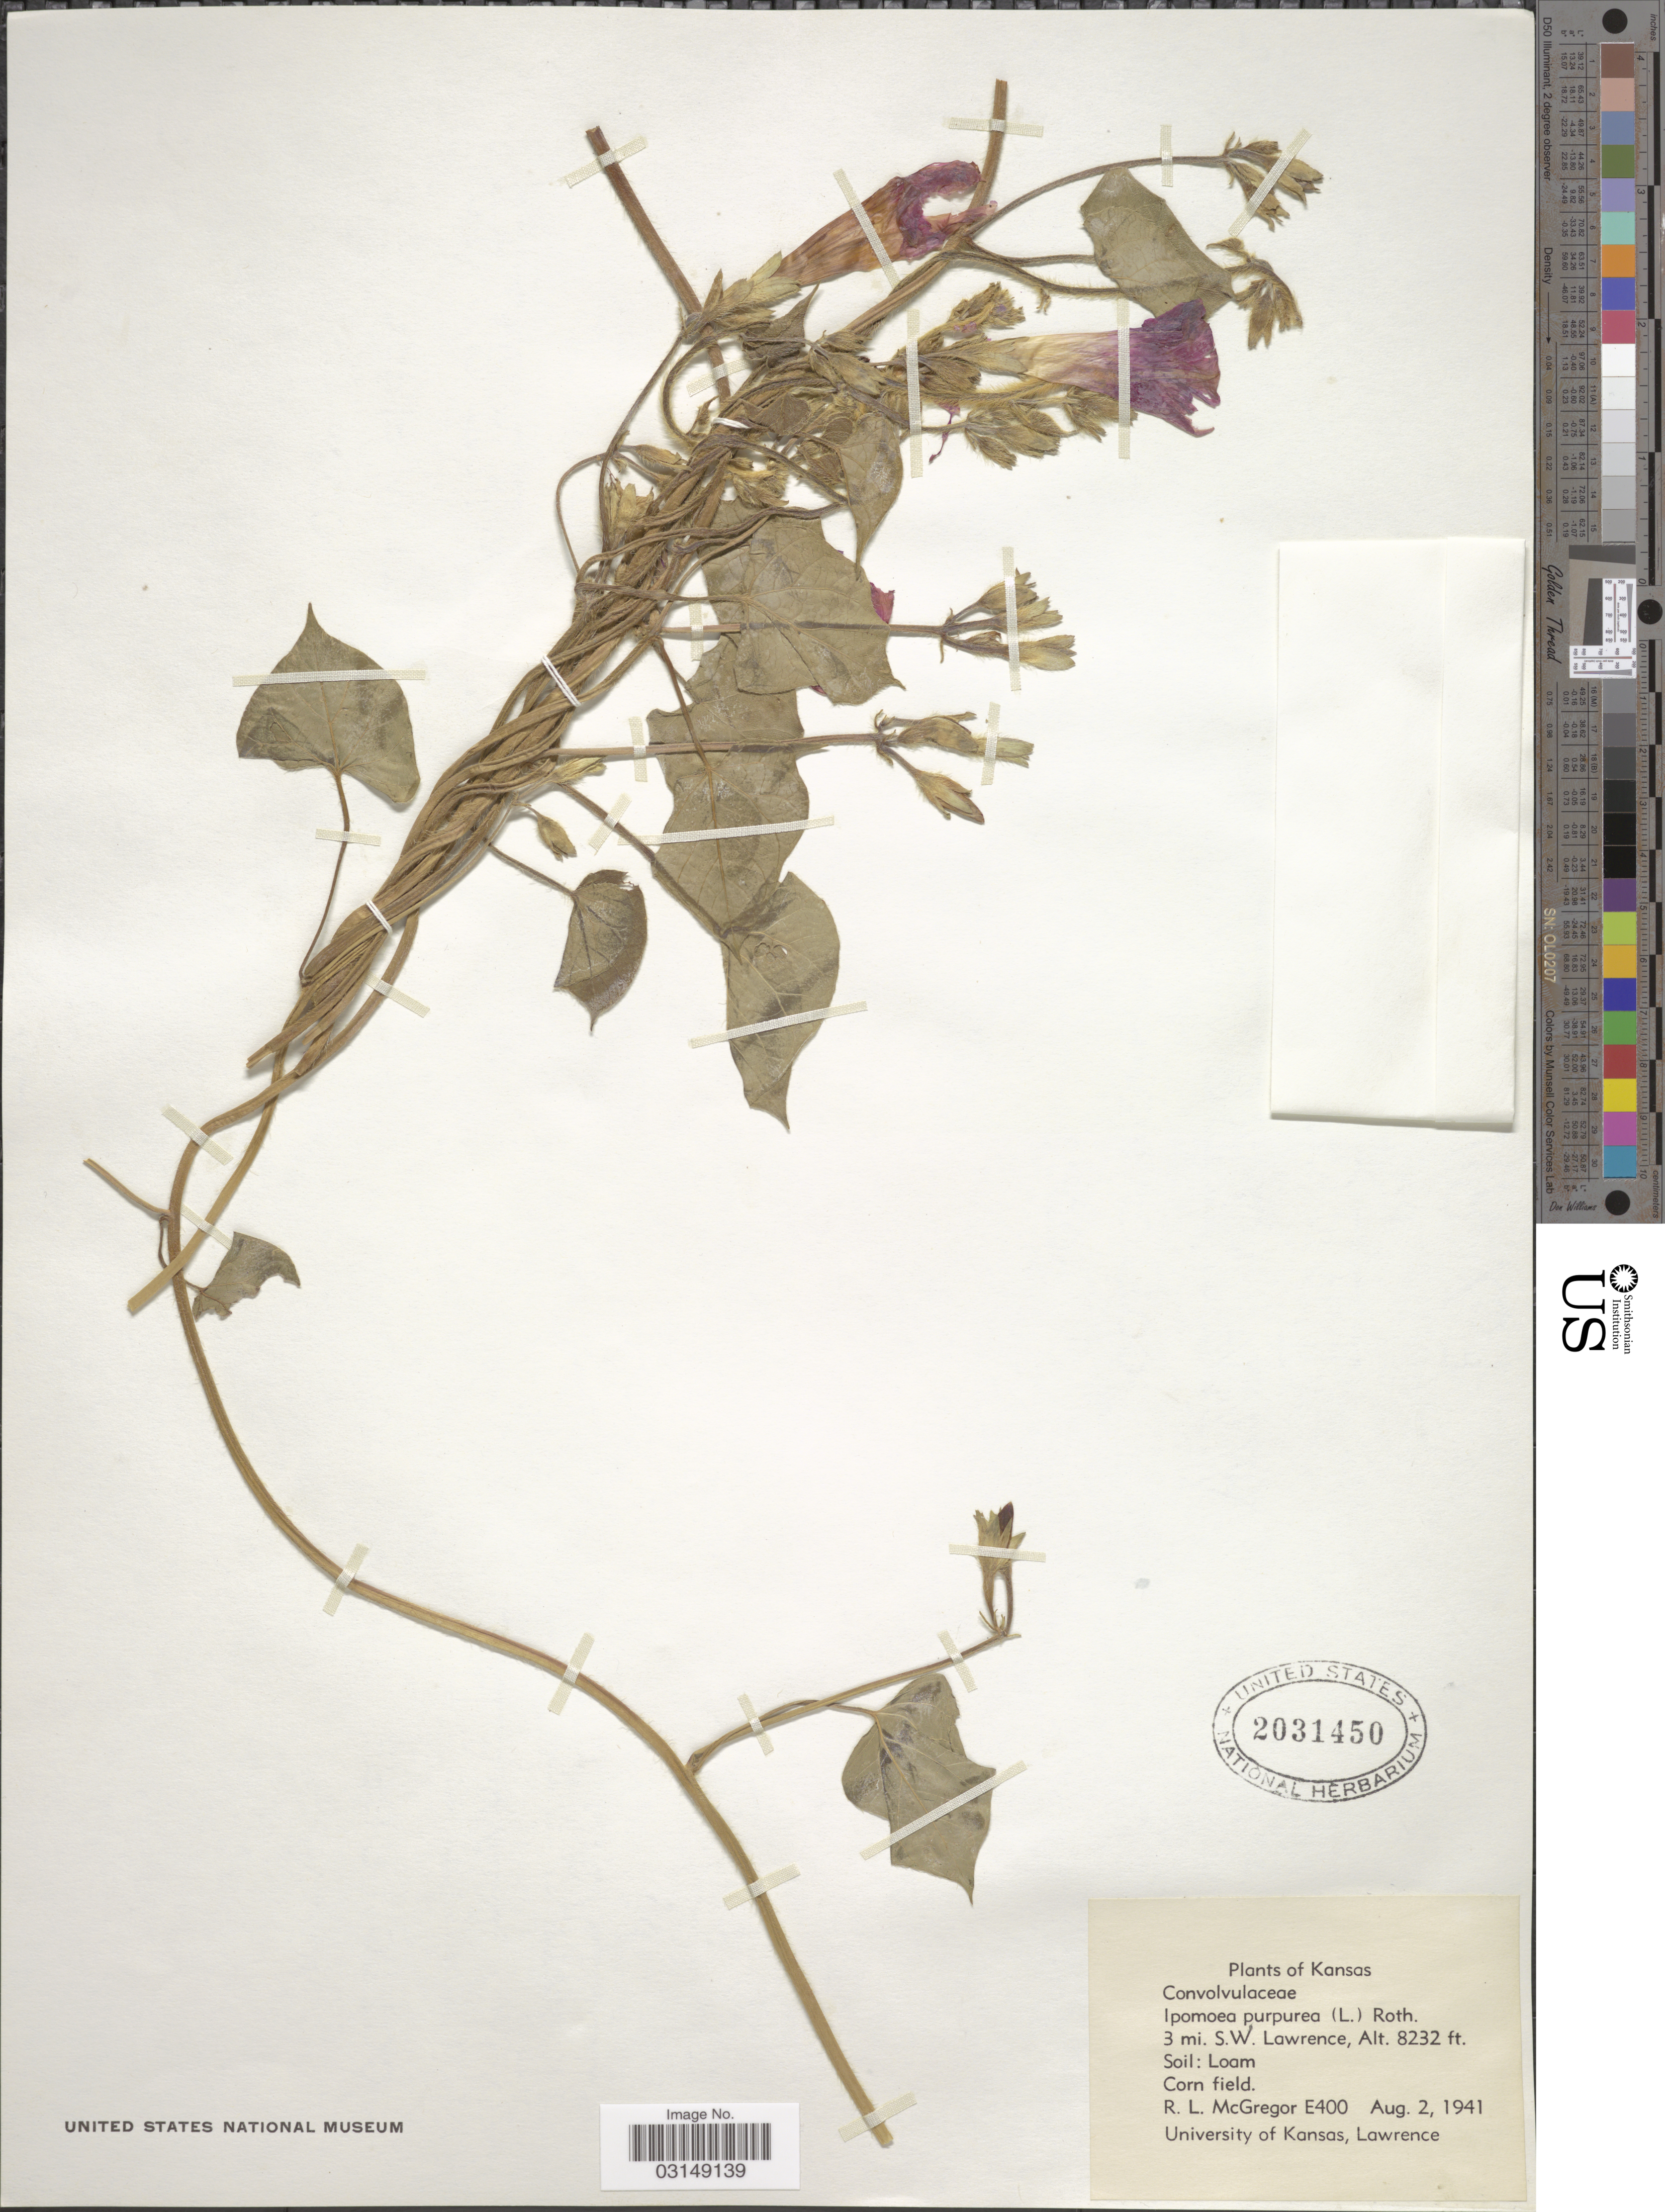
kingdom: Plantae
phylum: Tracheophyta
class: Magnoliopsida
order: Solanales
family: Convolvulaceae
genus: Ipomoea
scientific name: Ipomoea purpurea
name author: (L.) Roth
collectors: R. McGregor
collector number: E400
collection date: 1941-08-02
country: United States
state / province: Kansas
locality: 3 mi. S. W. Lawrence.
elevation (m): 2509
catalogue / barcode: US 2031450